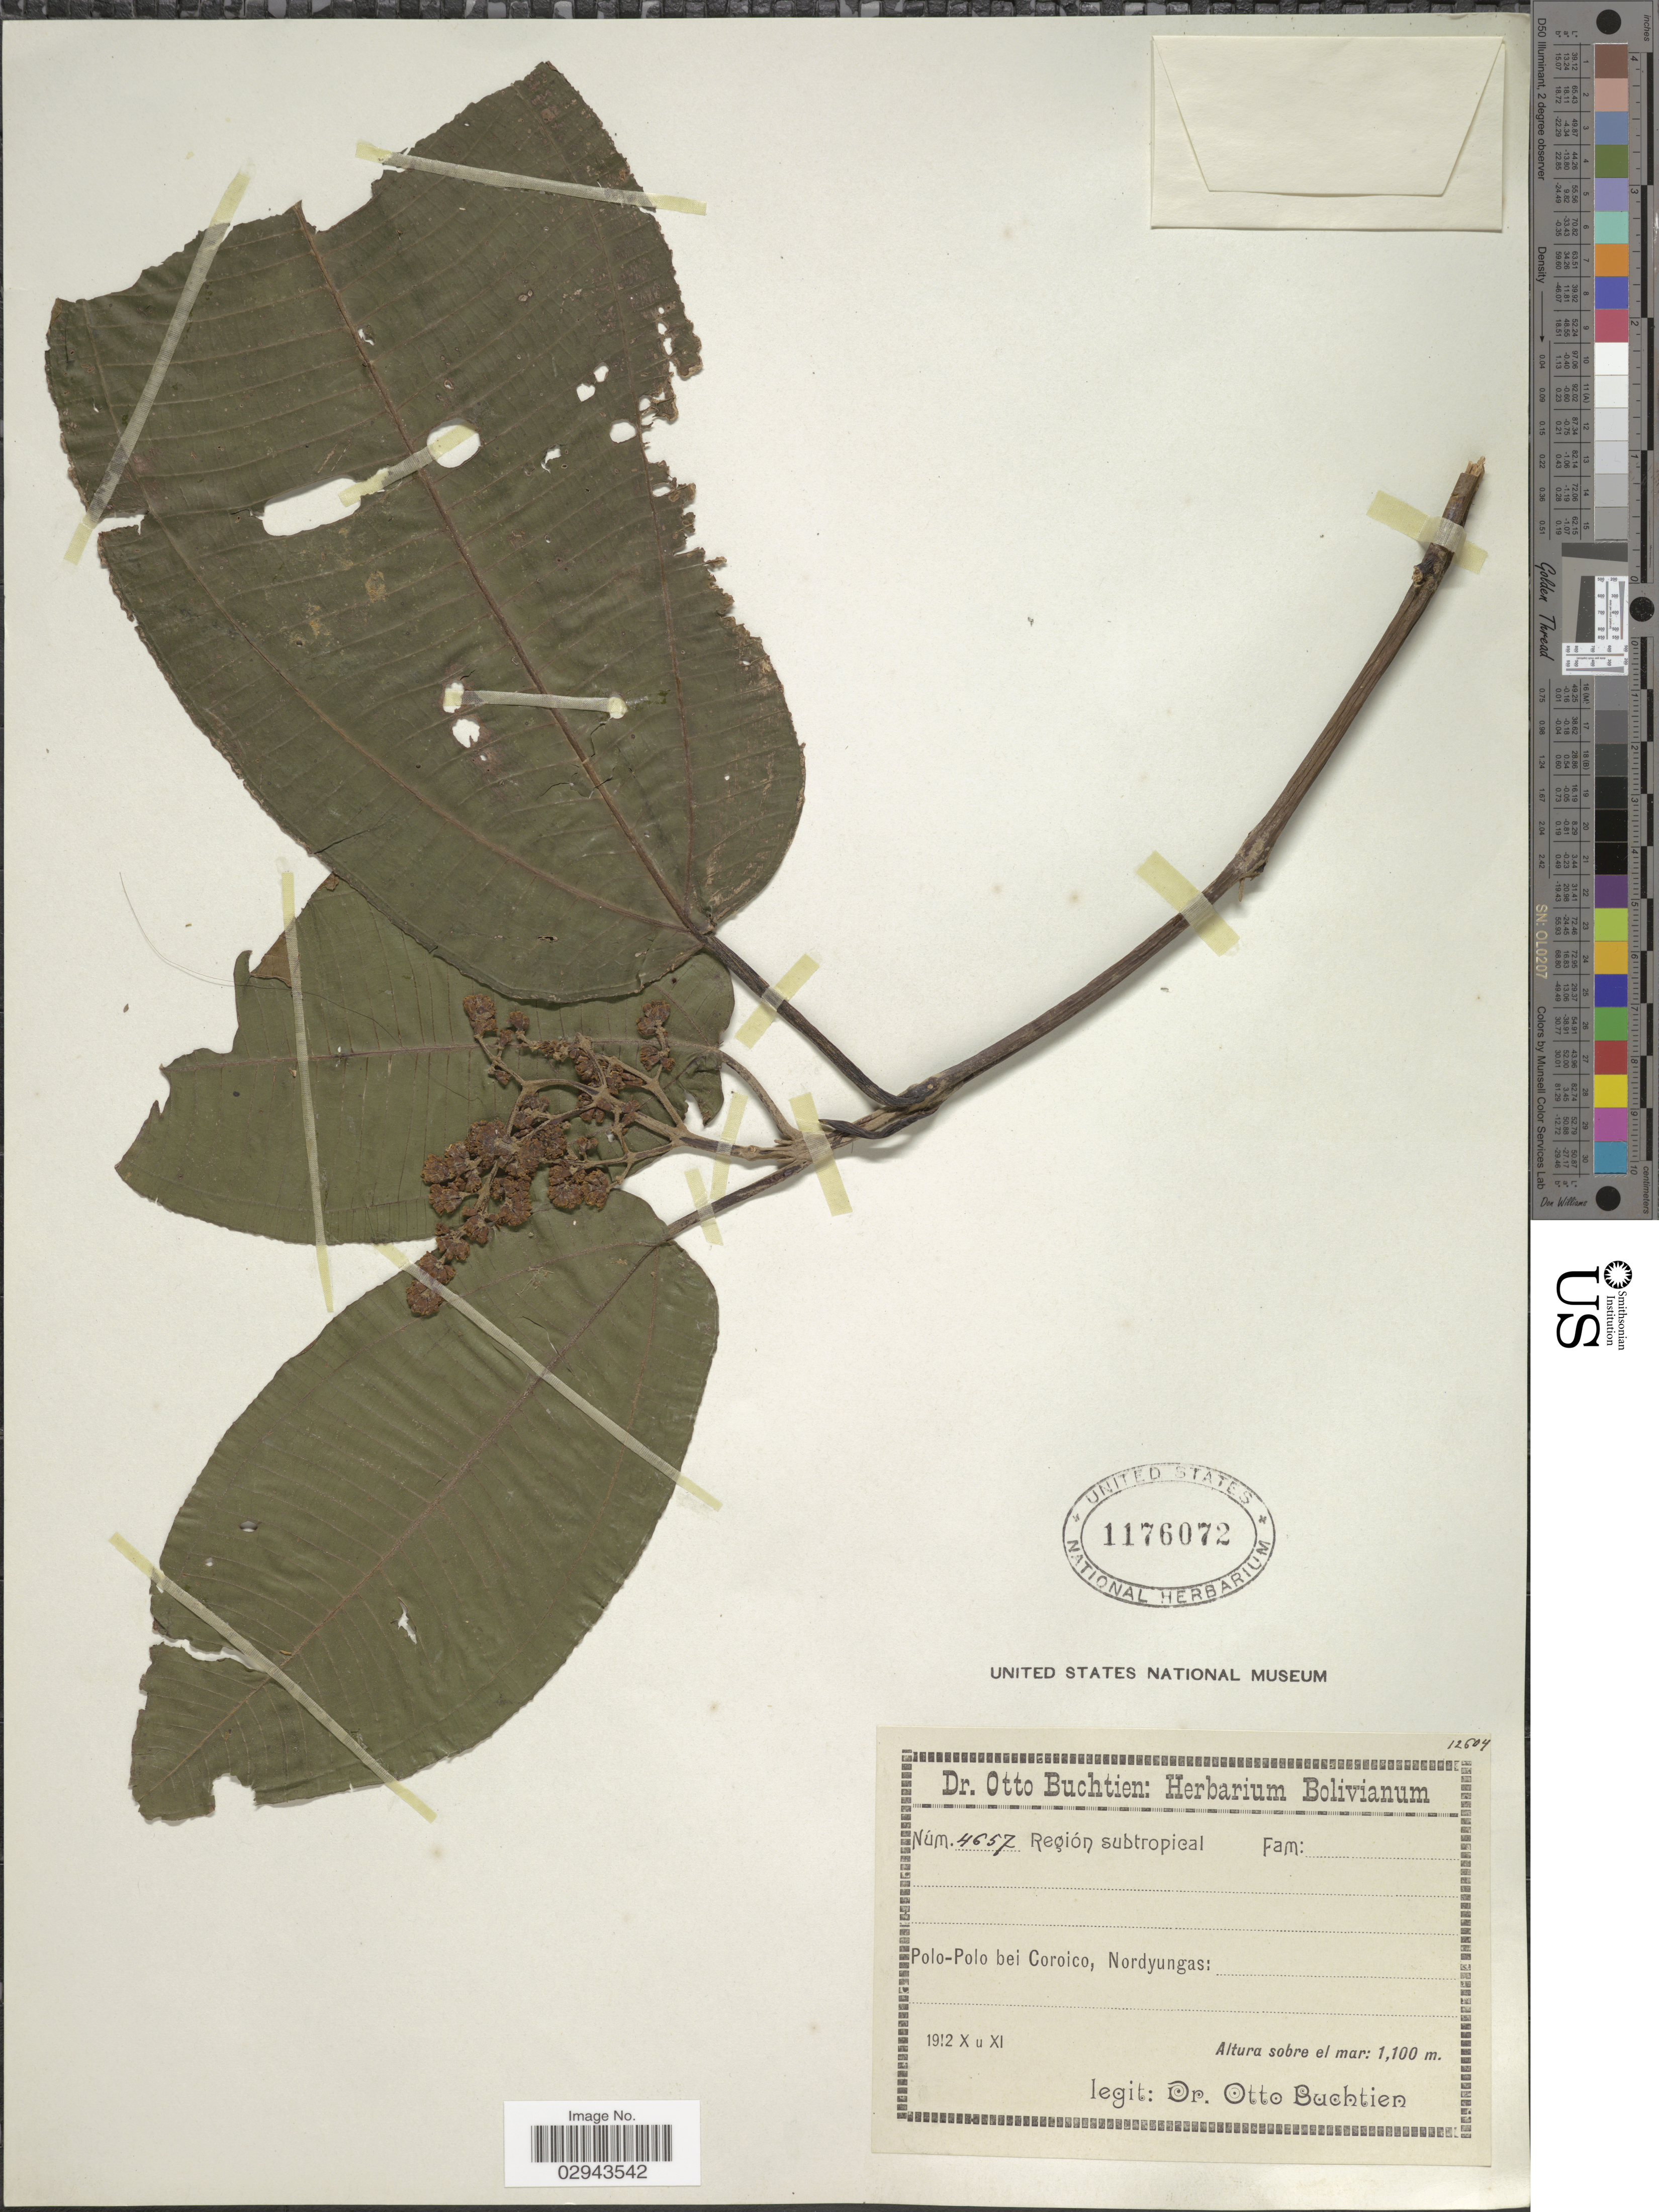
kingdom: Plantae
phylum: Tracheophyta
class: Magnoliopsida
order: Myrtales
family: Melastomataceae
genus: Miconia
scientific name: Miconia steinbachii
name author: Markgr.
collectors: O. Buchtien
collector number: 4657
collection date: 1912-10/1912-11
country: Bolivia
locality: Polo-Polo bei Coroico, Nordyungas.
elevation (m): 1100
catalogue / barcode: US 1176072